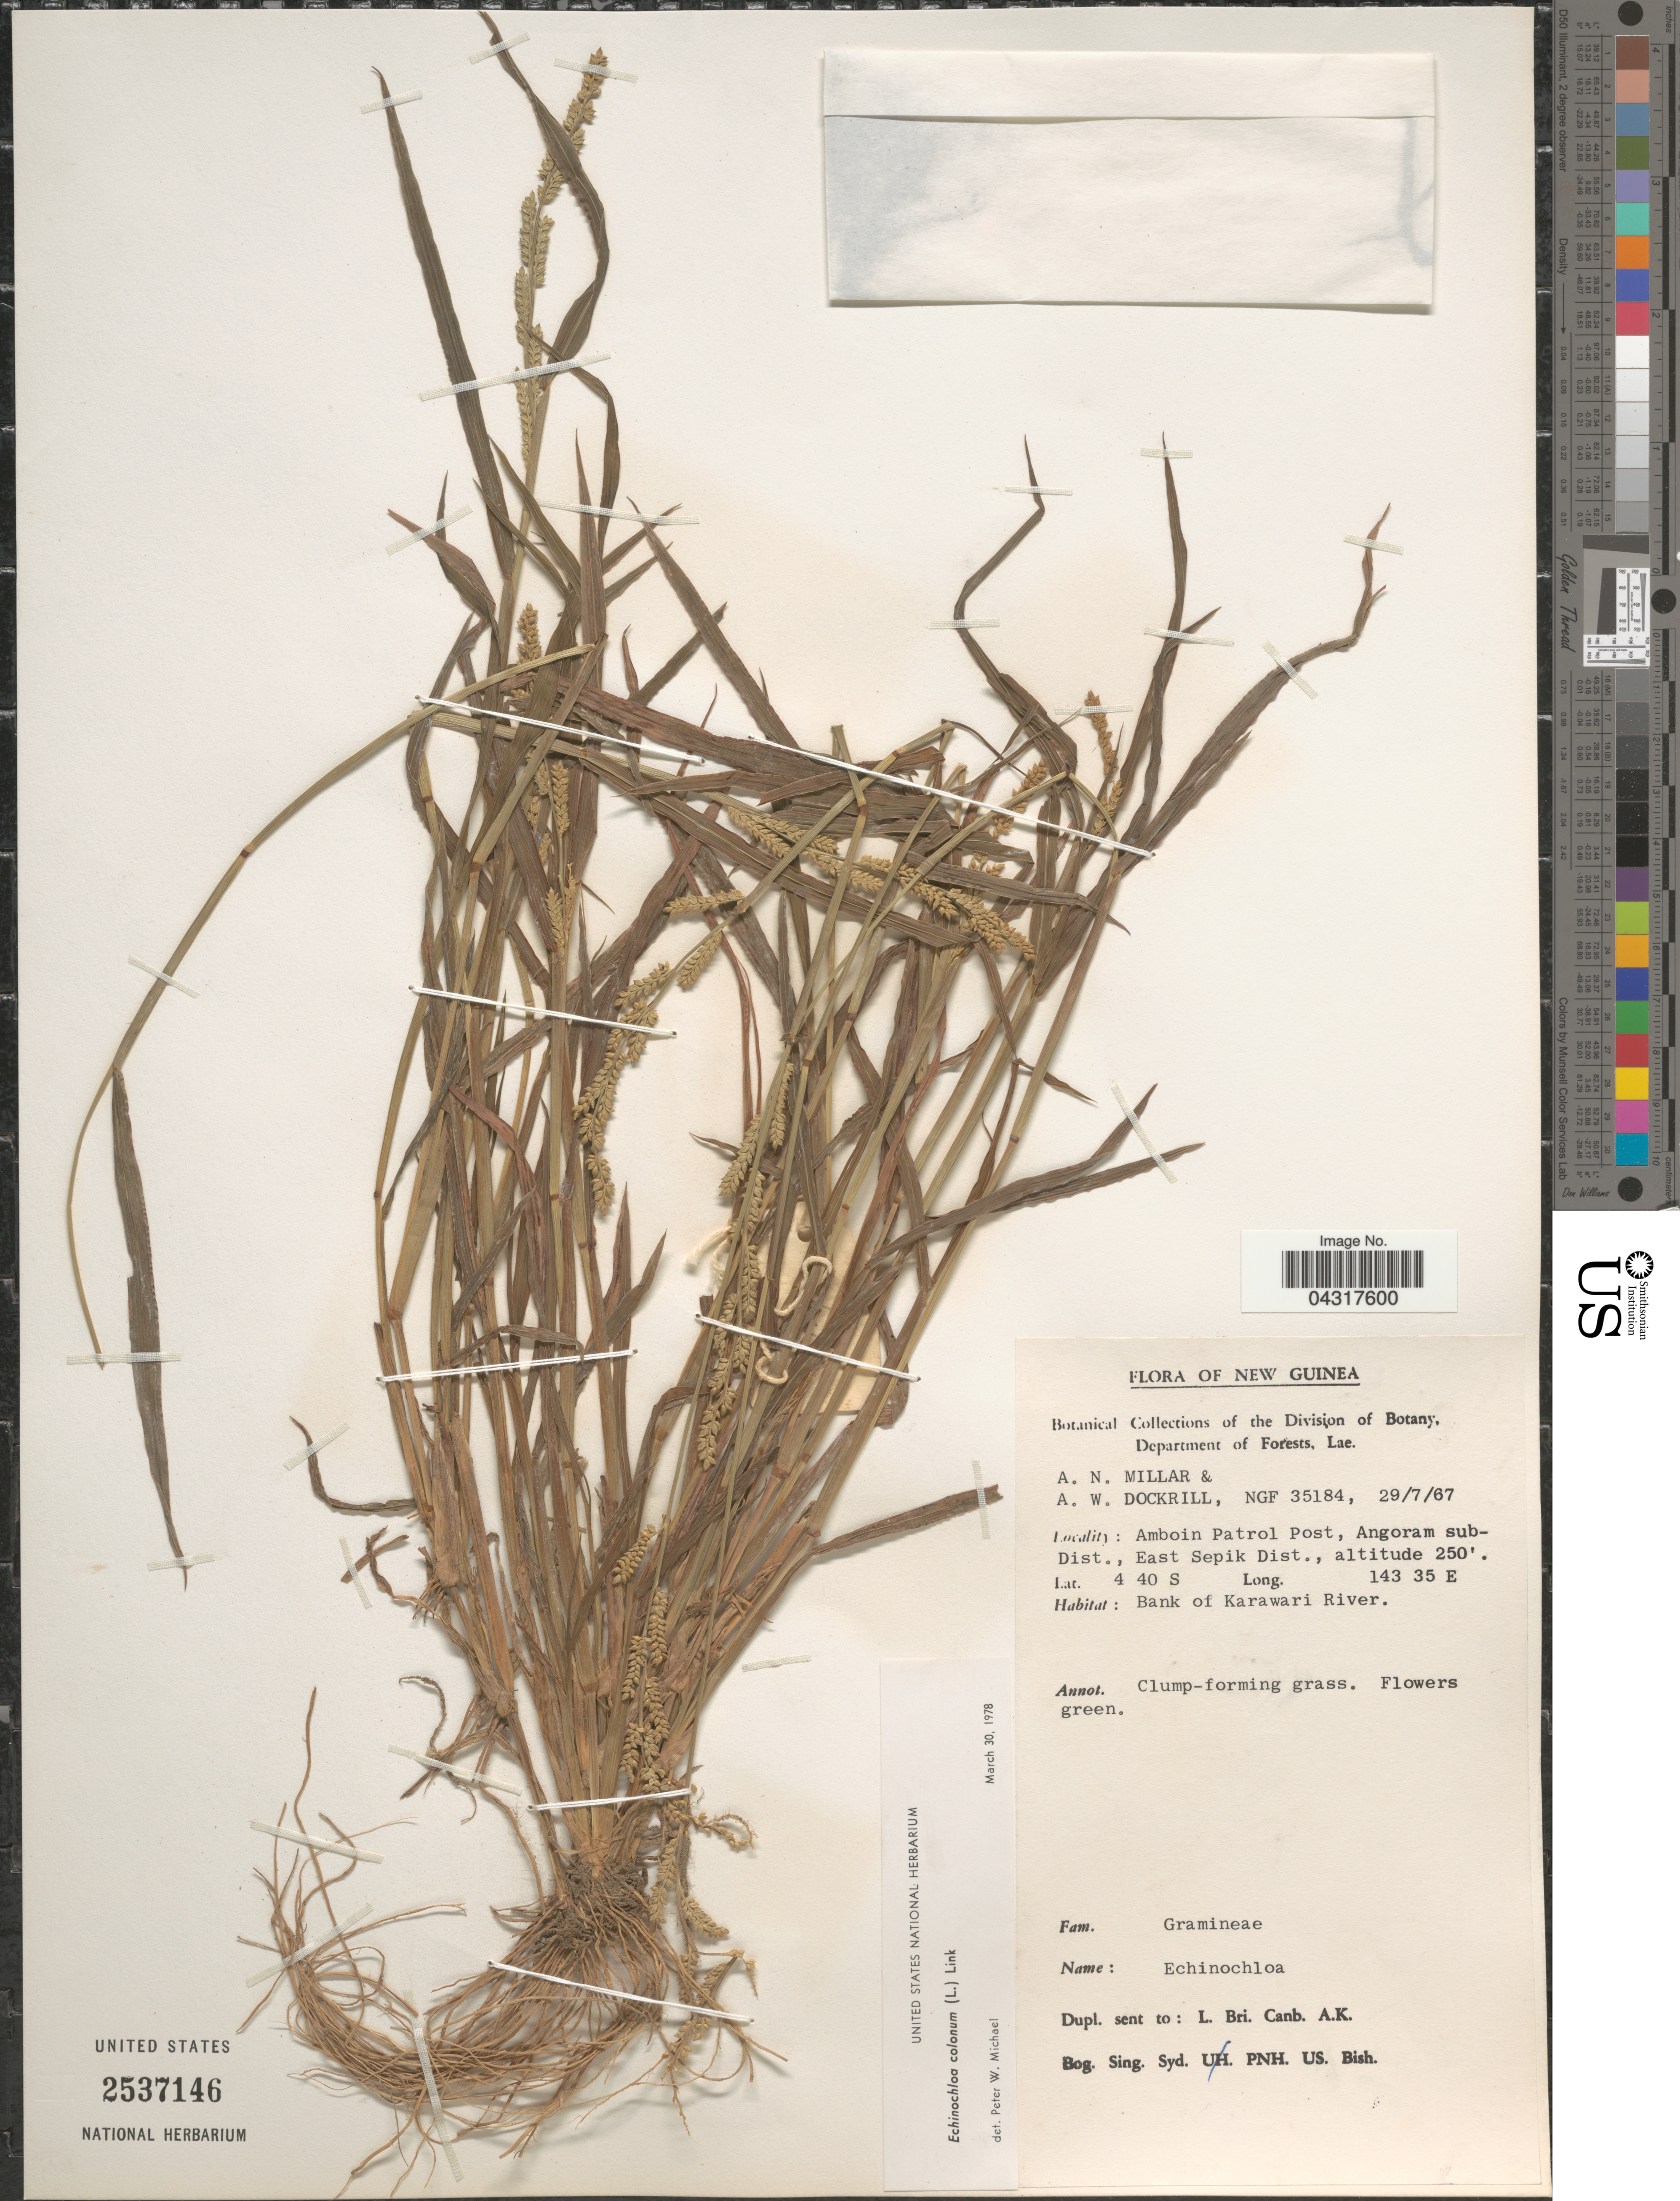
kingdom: Plantae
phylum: Tracheophyta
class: Liliopsida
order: Poales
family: Poaceae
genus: Echinochloa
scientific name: Echinochloa colona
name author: (L.) Link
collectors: A. Millar & A. Dockrill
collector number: NGF35184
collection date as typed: Transcribed d/m/y: 29/7/67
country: Papua New Guinea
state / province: East Sepik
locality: New Guinea. Amboin Patrol Post, Angoram sub-Dist., East Sepik Dist. Bank of Karawari River.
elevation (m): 76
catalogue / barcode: US 2537146